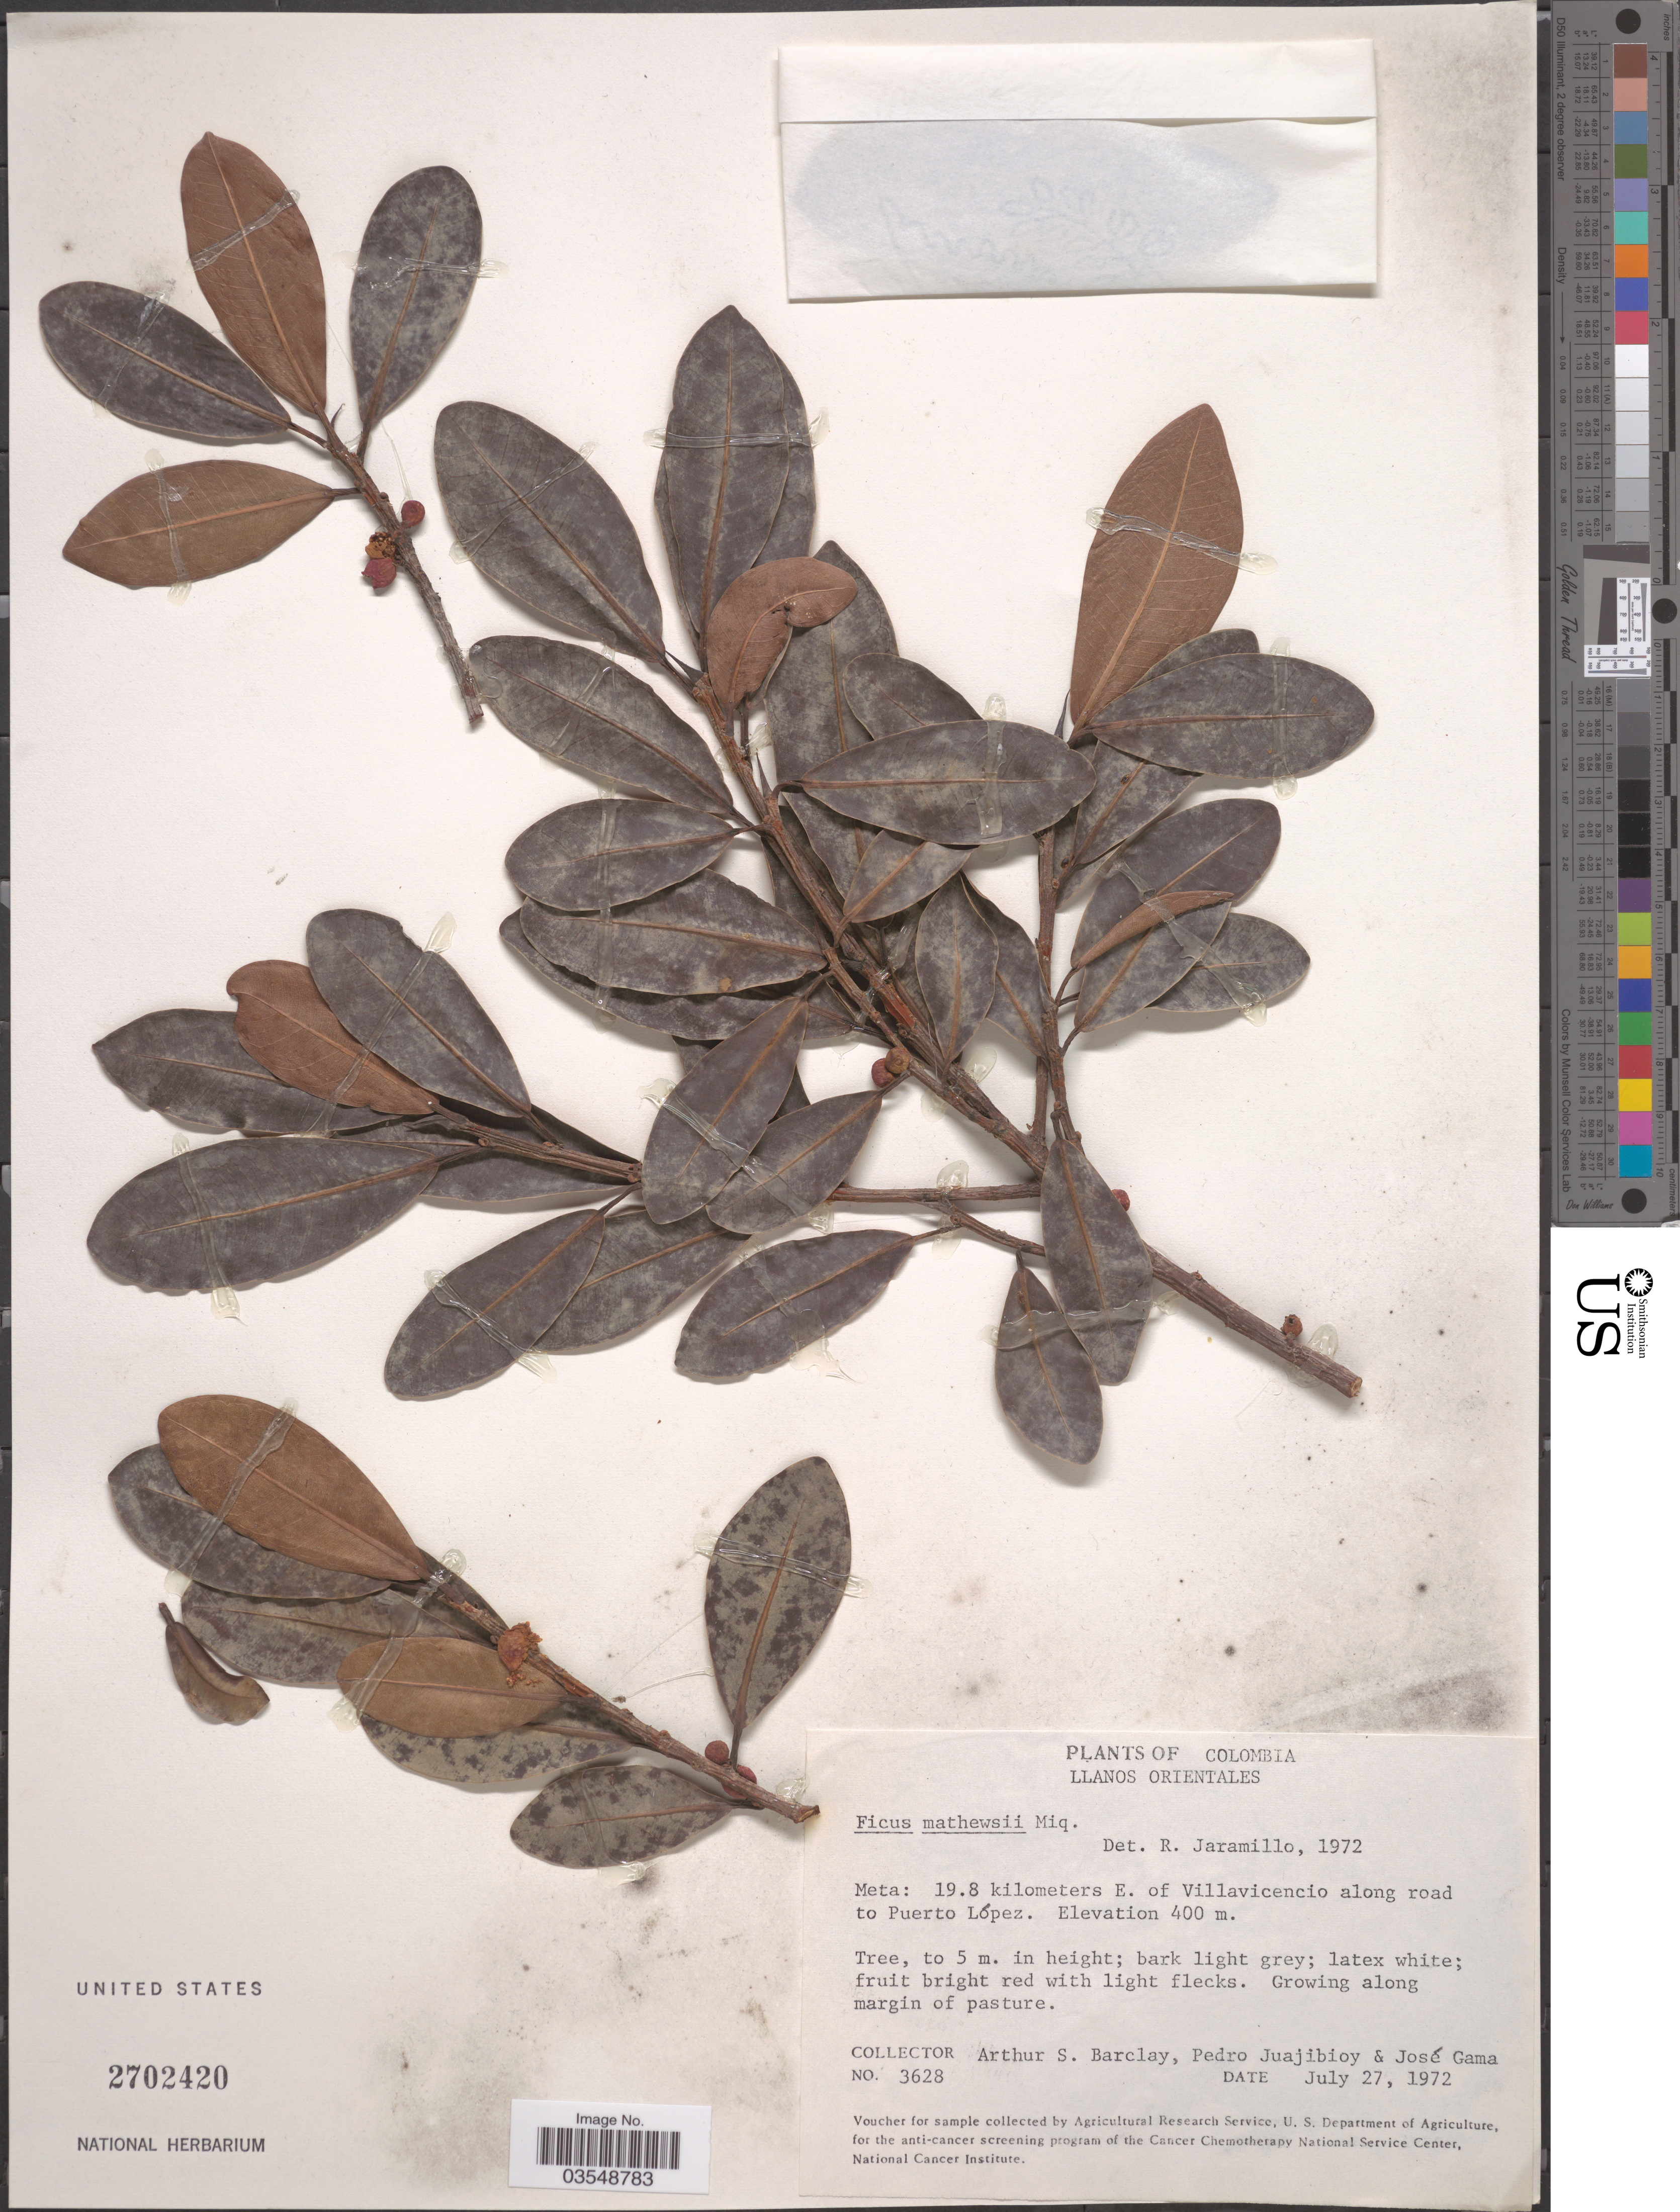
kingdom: Plantae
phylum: Tracheophyta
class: Magnoliopsida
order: Rosales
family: Moraceae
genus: Ficus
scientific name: Ficus mathewsii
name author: (Miq.) Miq.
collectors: A. S. Barclay, P. Juajibioy & J. Gama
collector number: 3628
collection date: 1972-07-27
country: Colombia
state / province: Meta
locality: Llanos Orientales. 19.8 kilometers E. of Villavicencio along road to Puerto López.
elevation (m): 400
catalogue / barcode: US 2702420